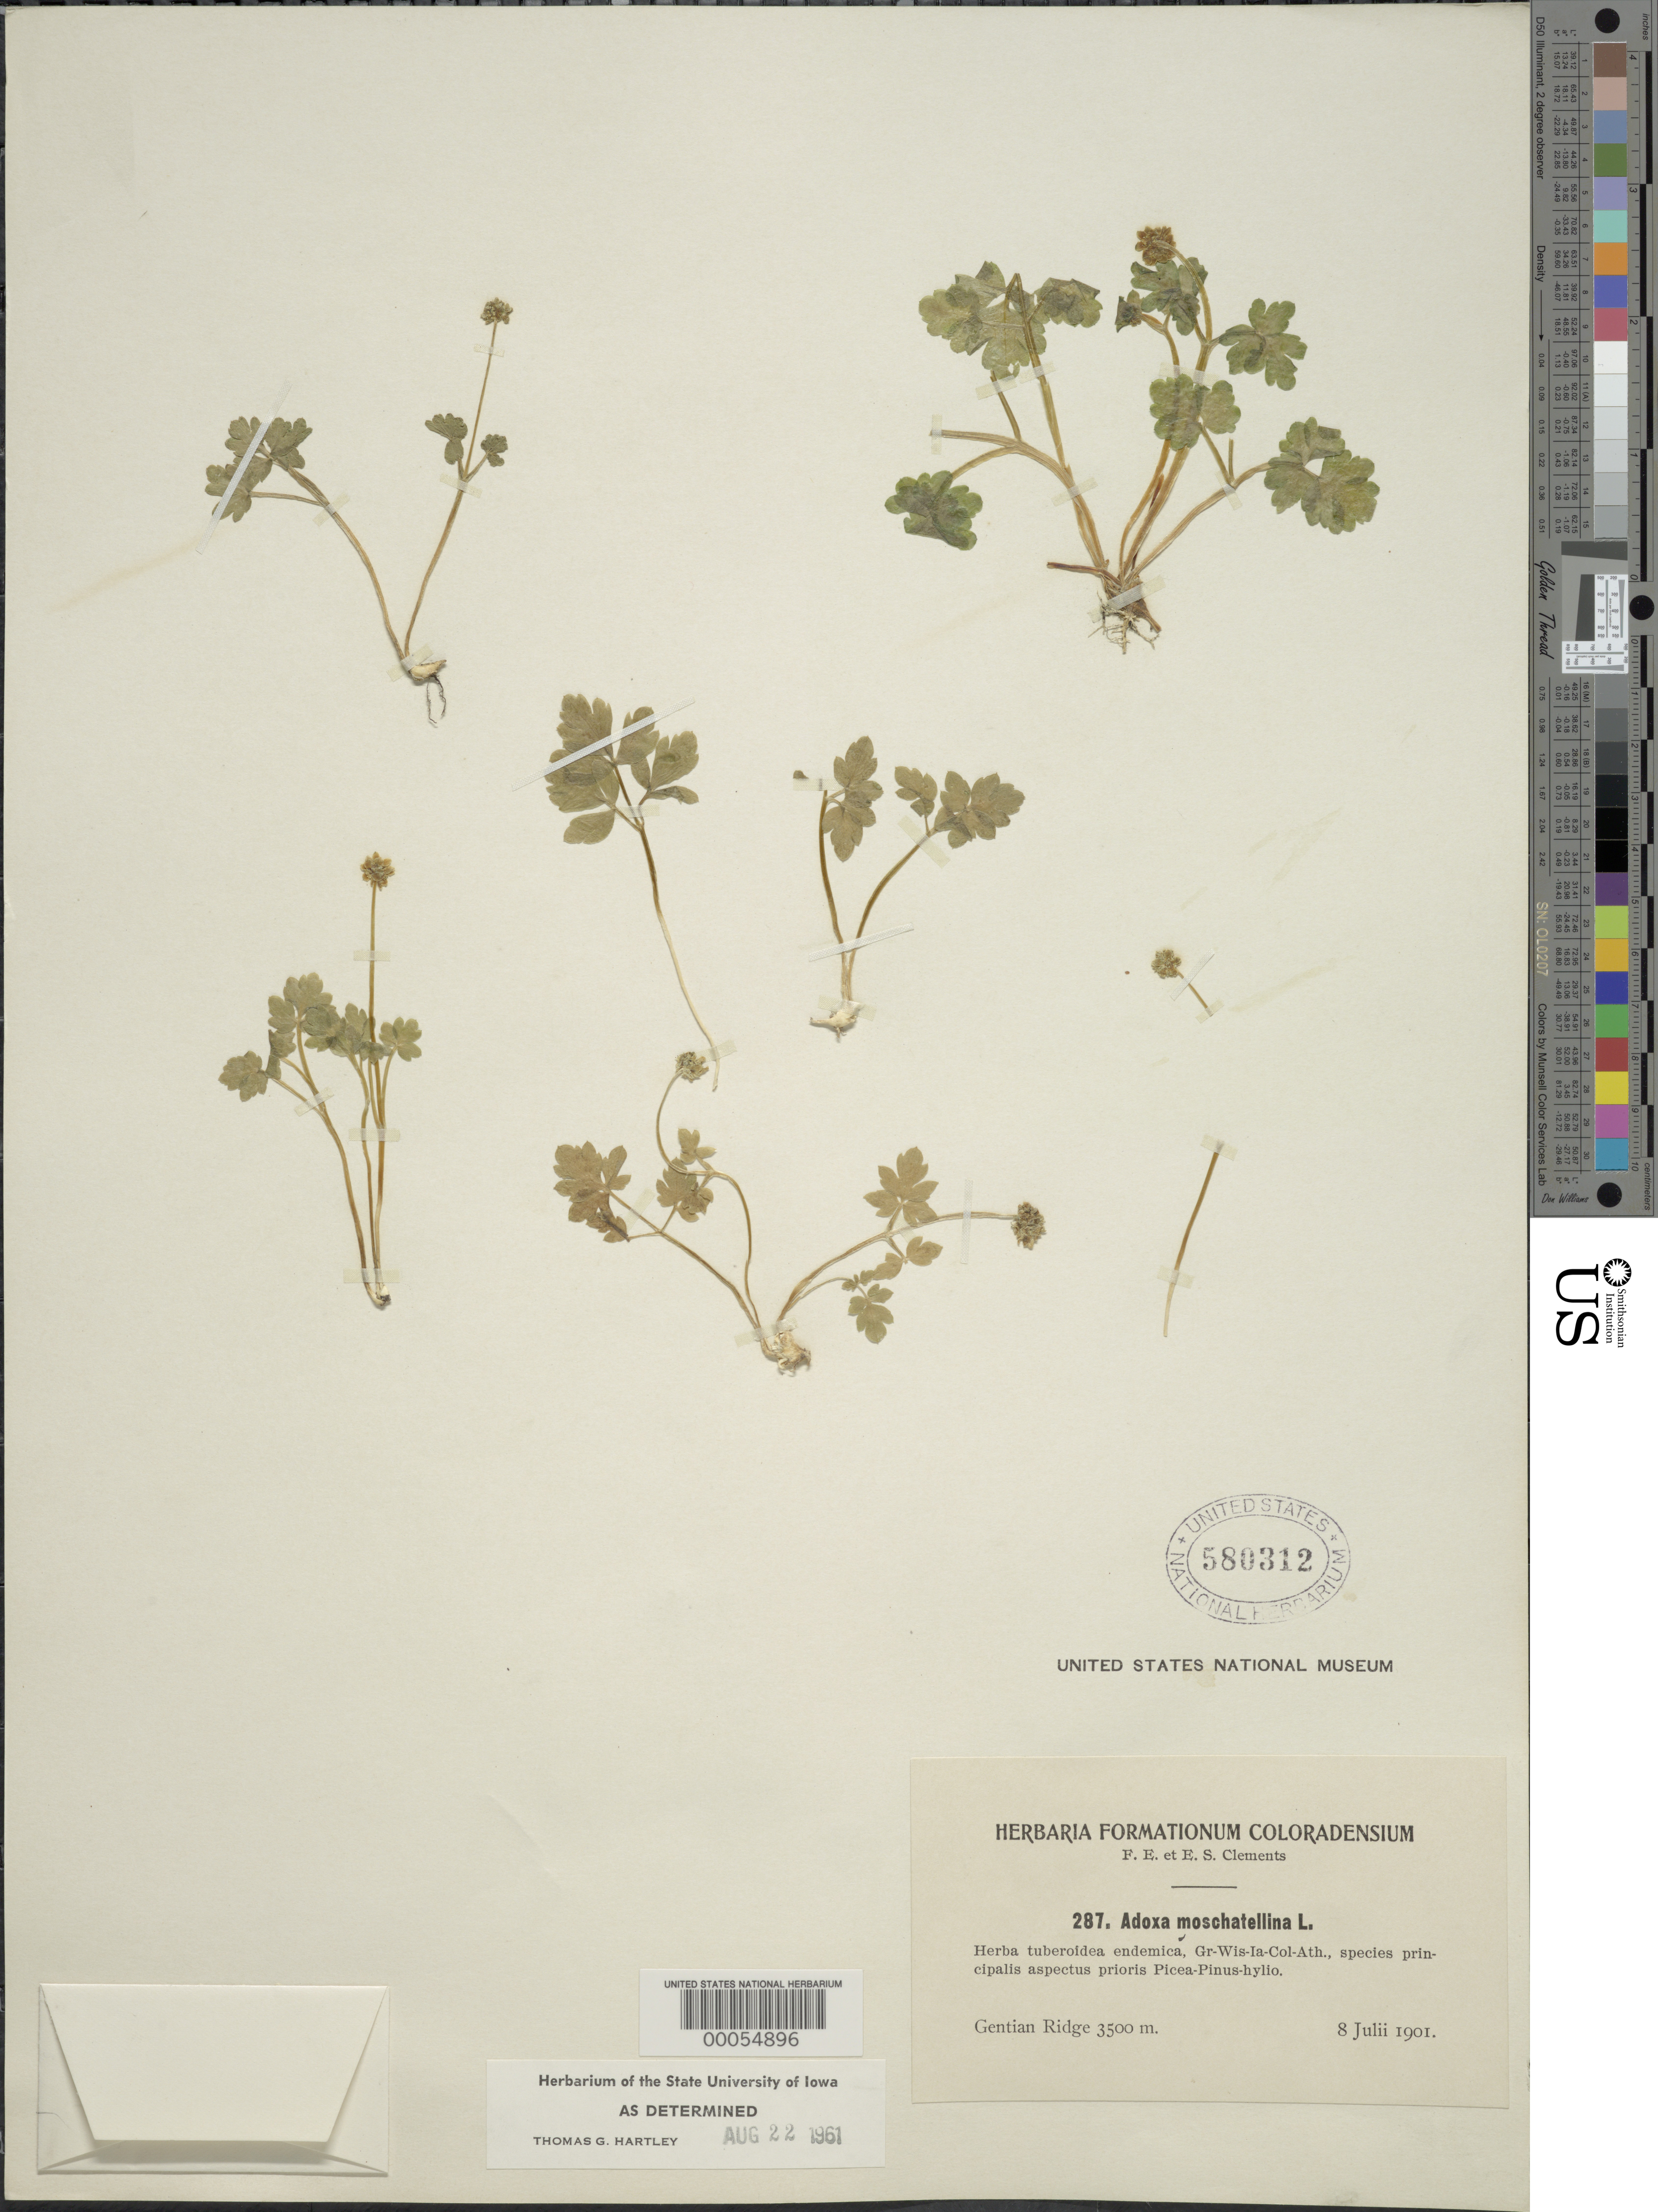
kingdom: Plantae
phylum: Tracheophyta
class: Magnoliopsida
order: Dipsacales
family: Viburnaceae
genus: Adoxa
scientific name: Adoxa moschatellina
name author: L.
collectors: F. E. Clements & E. S. Clements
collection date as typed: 08 Jul 1901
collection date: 1901-07-08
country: United States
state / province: Colorado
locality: Gentian ridge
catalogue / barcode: US 580312